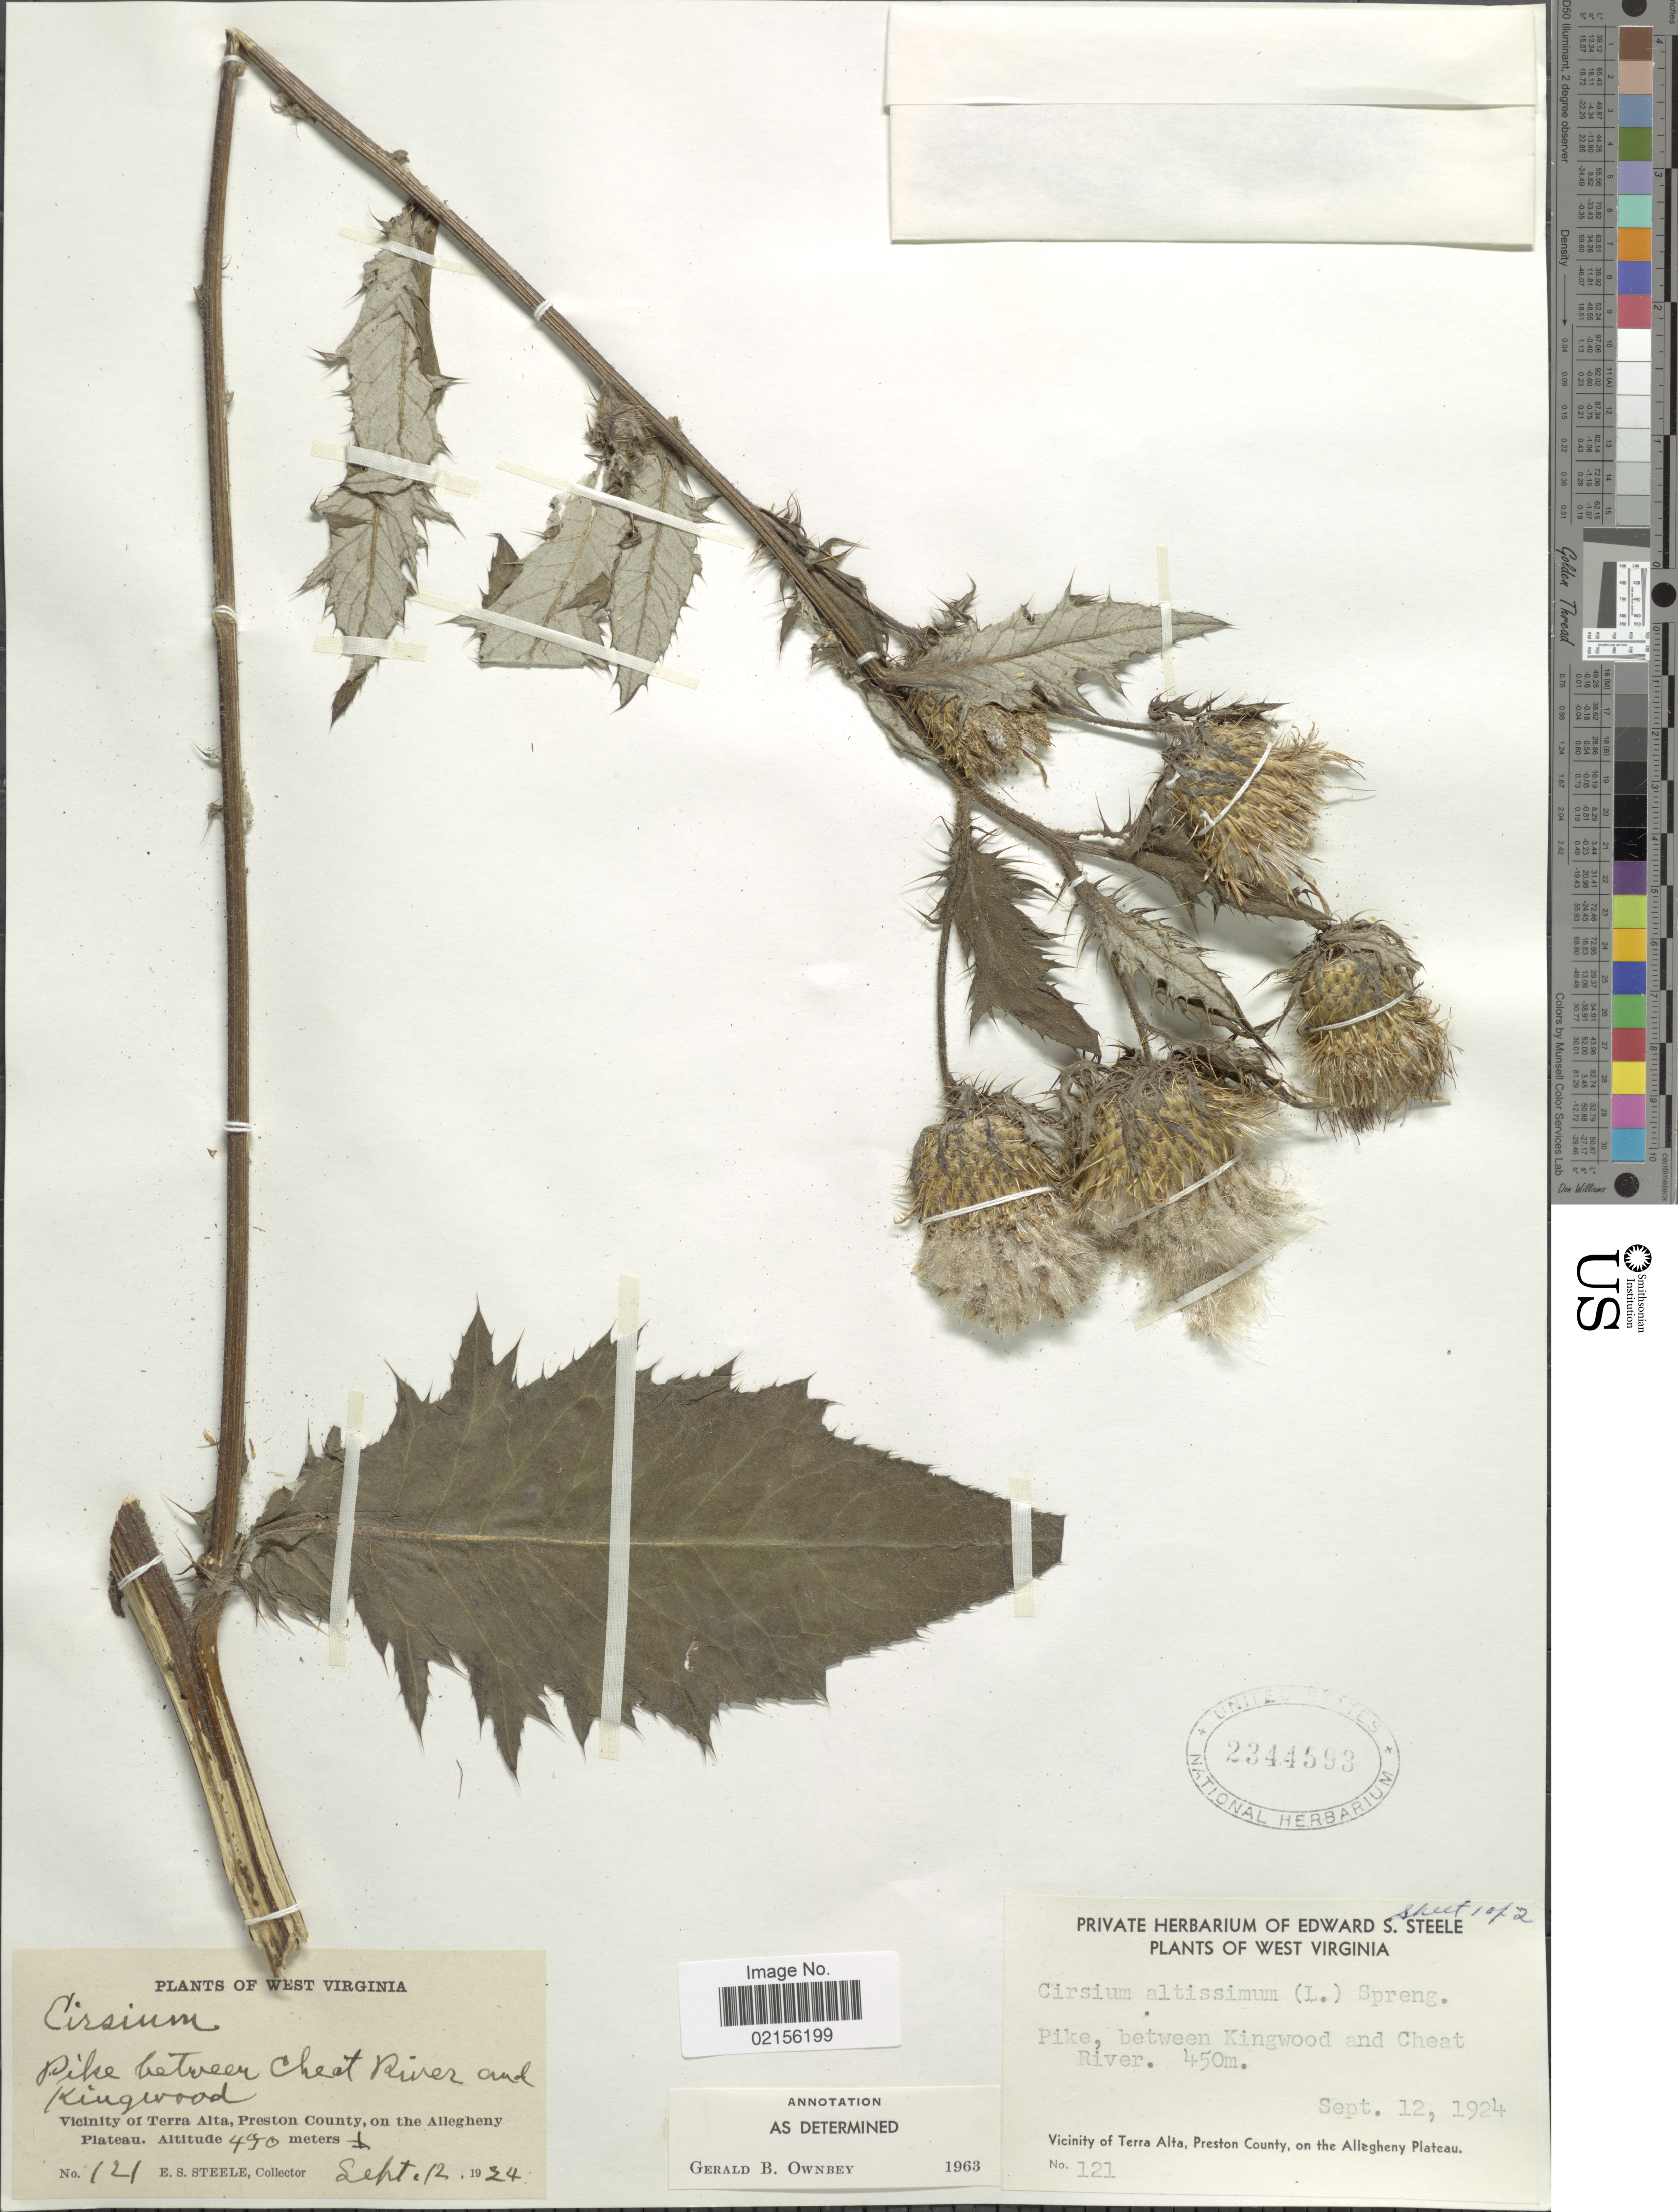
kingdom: Plantae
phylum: Tracheophyta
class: Magnoliopsida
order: Asterales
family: Asteraceae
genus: Cirsium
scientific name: Cirsium altissimum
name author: (L.) Spreng.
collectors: E. Steele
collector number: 121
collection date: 1924-09-12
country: United States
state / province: West Virginia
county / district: Preston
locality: Pike between Cheat River and Kingwood, Vicinity of Terra Alta, Preston County, on the Allegheny Plateau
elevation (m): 450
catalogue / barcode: US 2344593